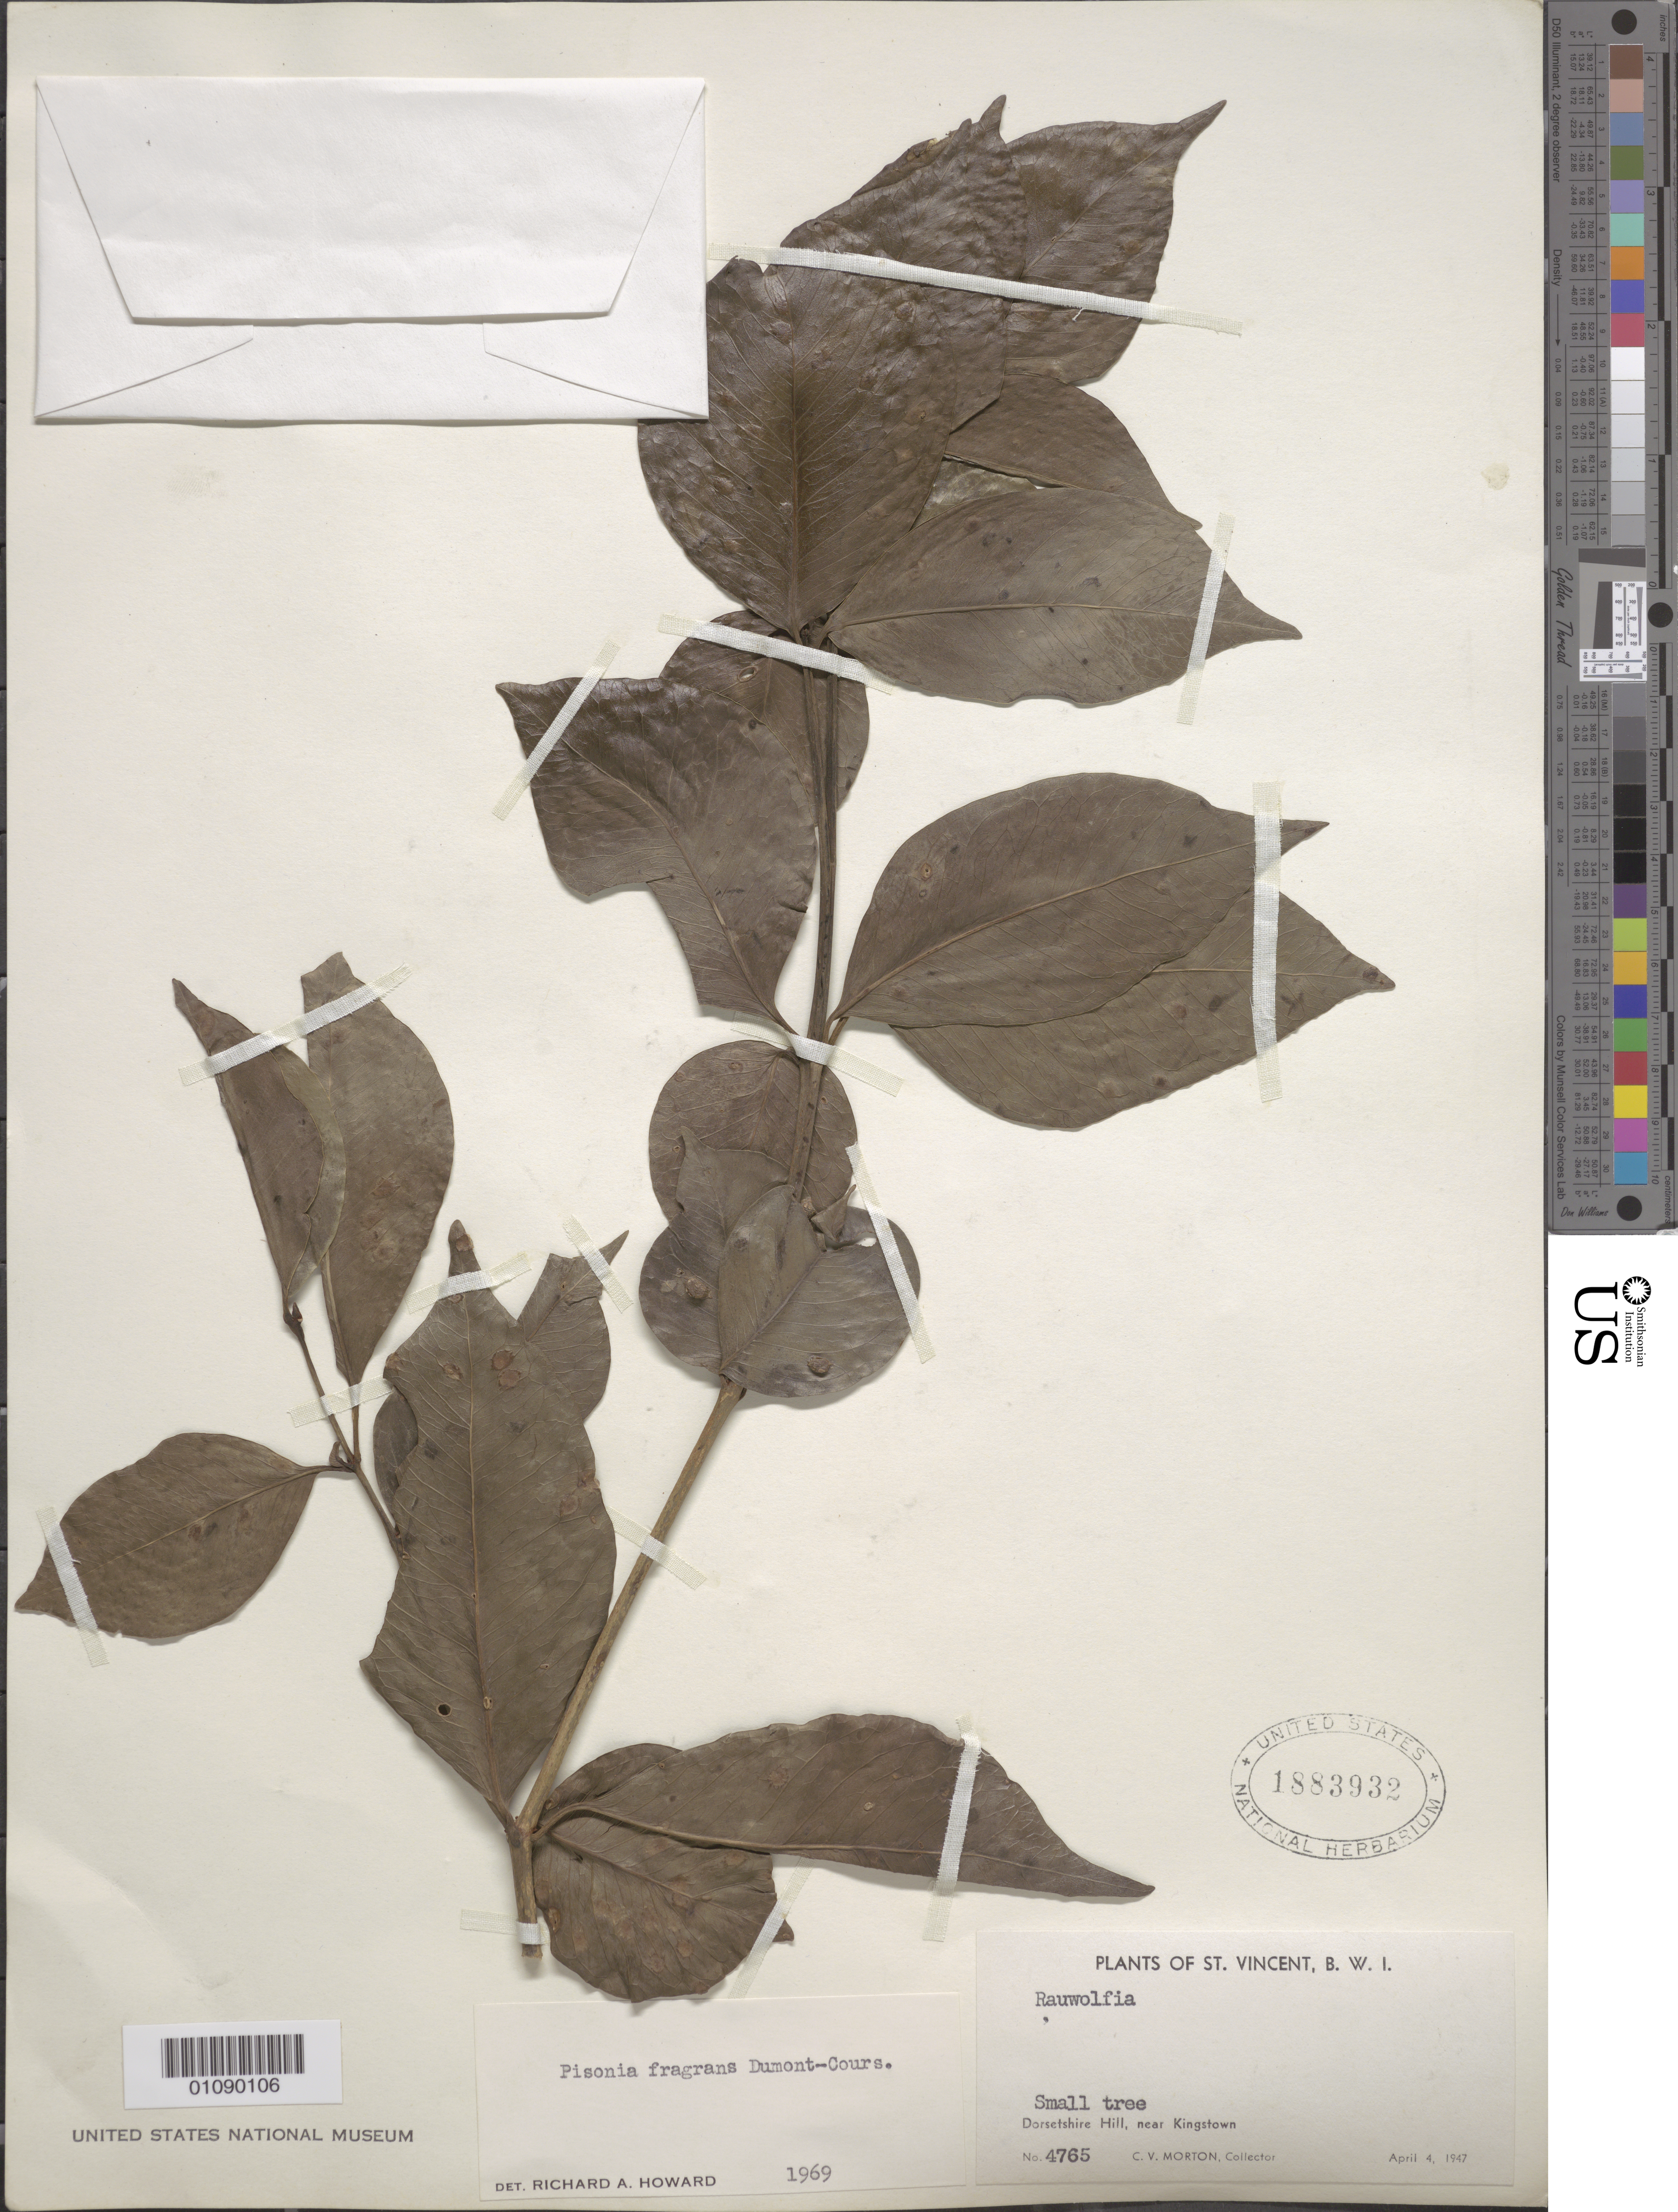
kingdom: Plantae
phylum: Tracheophyta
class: Magnoliopsida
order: Caryophyllales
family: Nyctaginaceae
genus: Guapira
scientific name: Guapira fragrans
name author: (Dum. Cours.) Little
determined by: Strong, Mark T., (BOT), Smithsonian Institution - National Museum of Natural History (UNITED STATES)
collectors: C. V. Morton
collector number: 4765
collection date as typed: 04 Apr 1947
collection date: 1947-04-04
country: St. Vincent - Grenadines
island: St. Vincent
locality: Near Kingstown, Dorsetshire Hill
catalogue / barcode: US 1883932